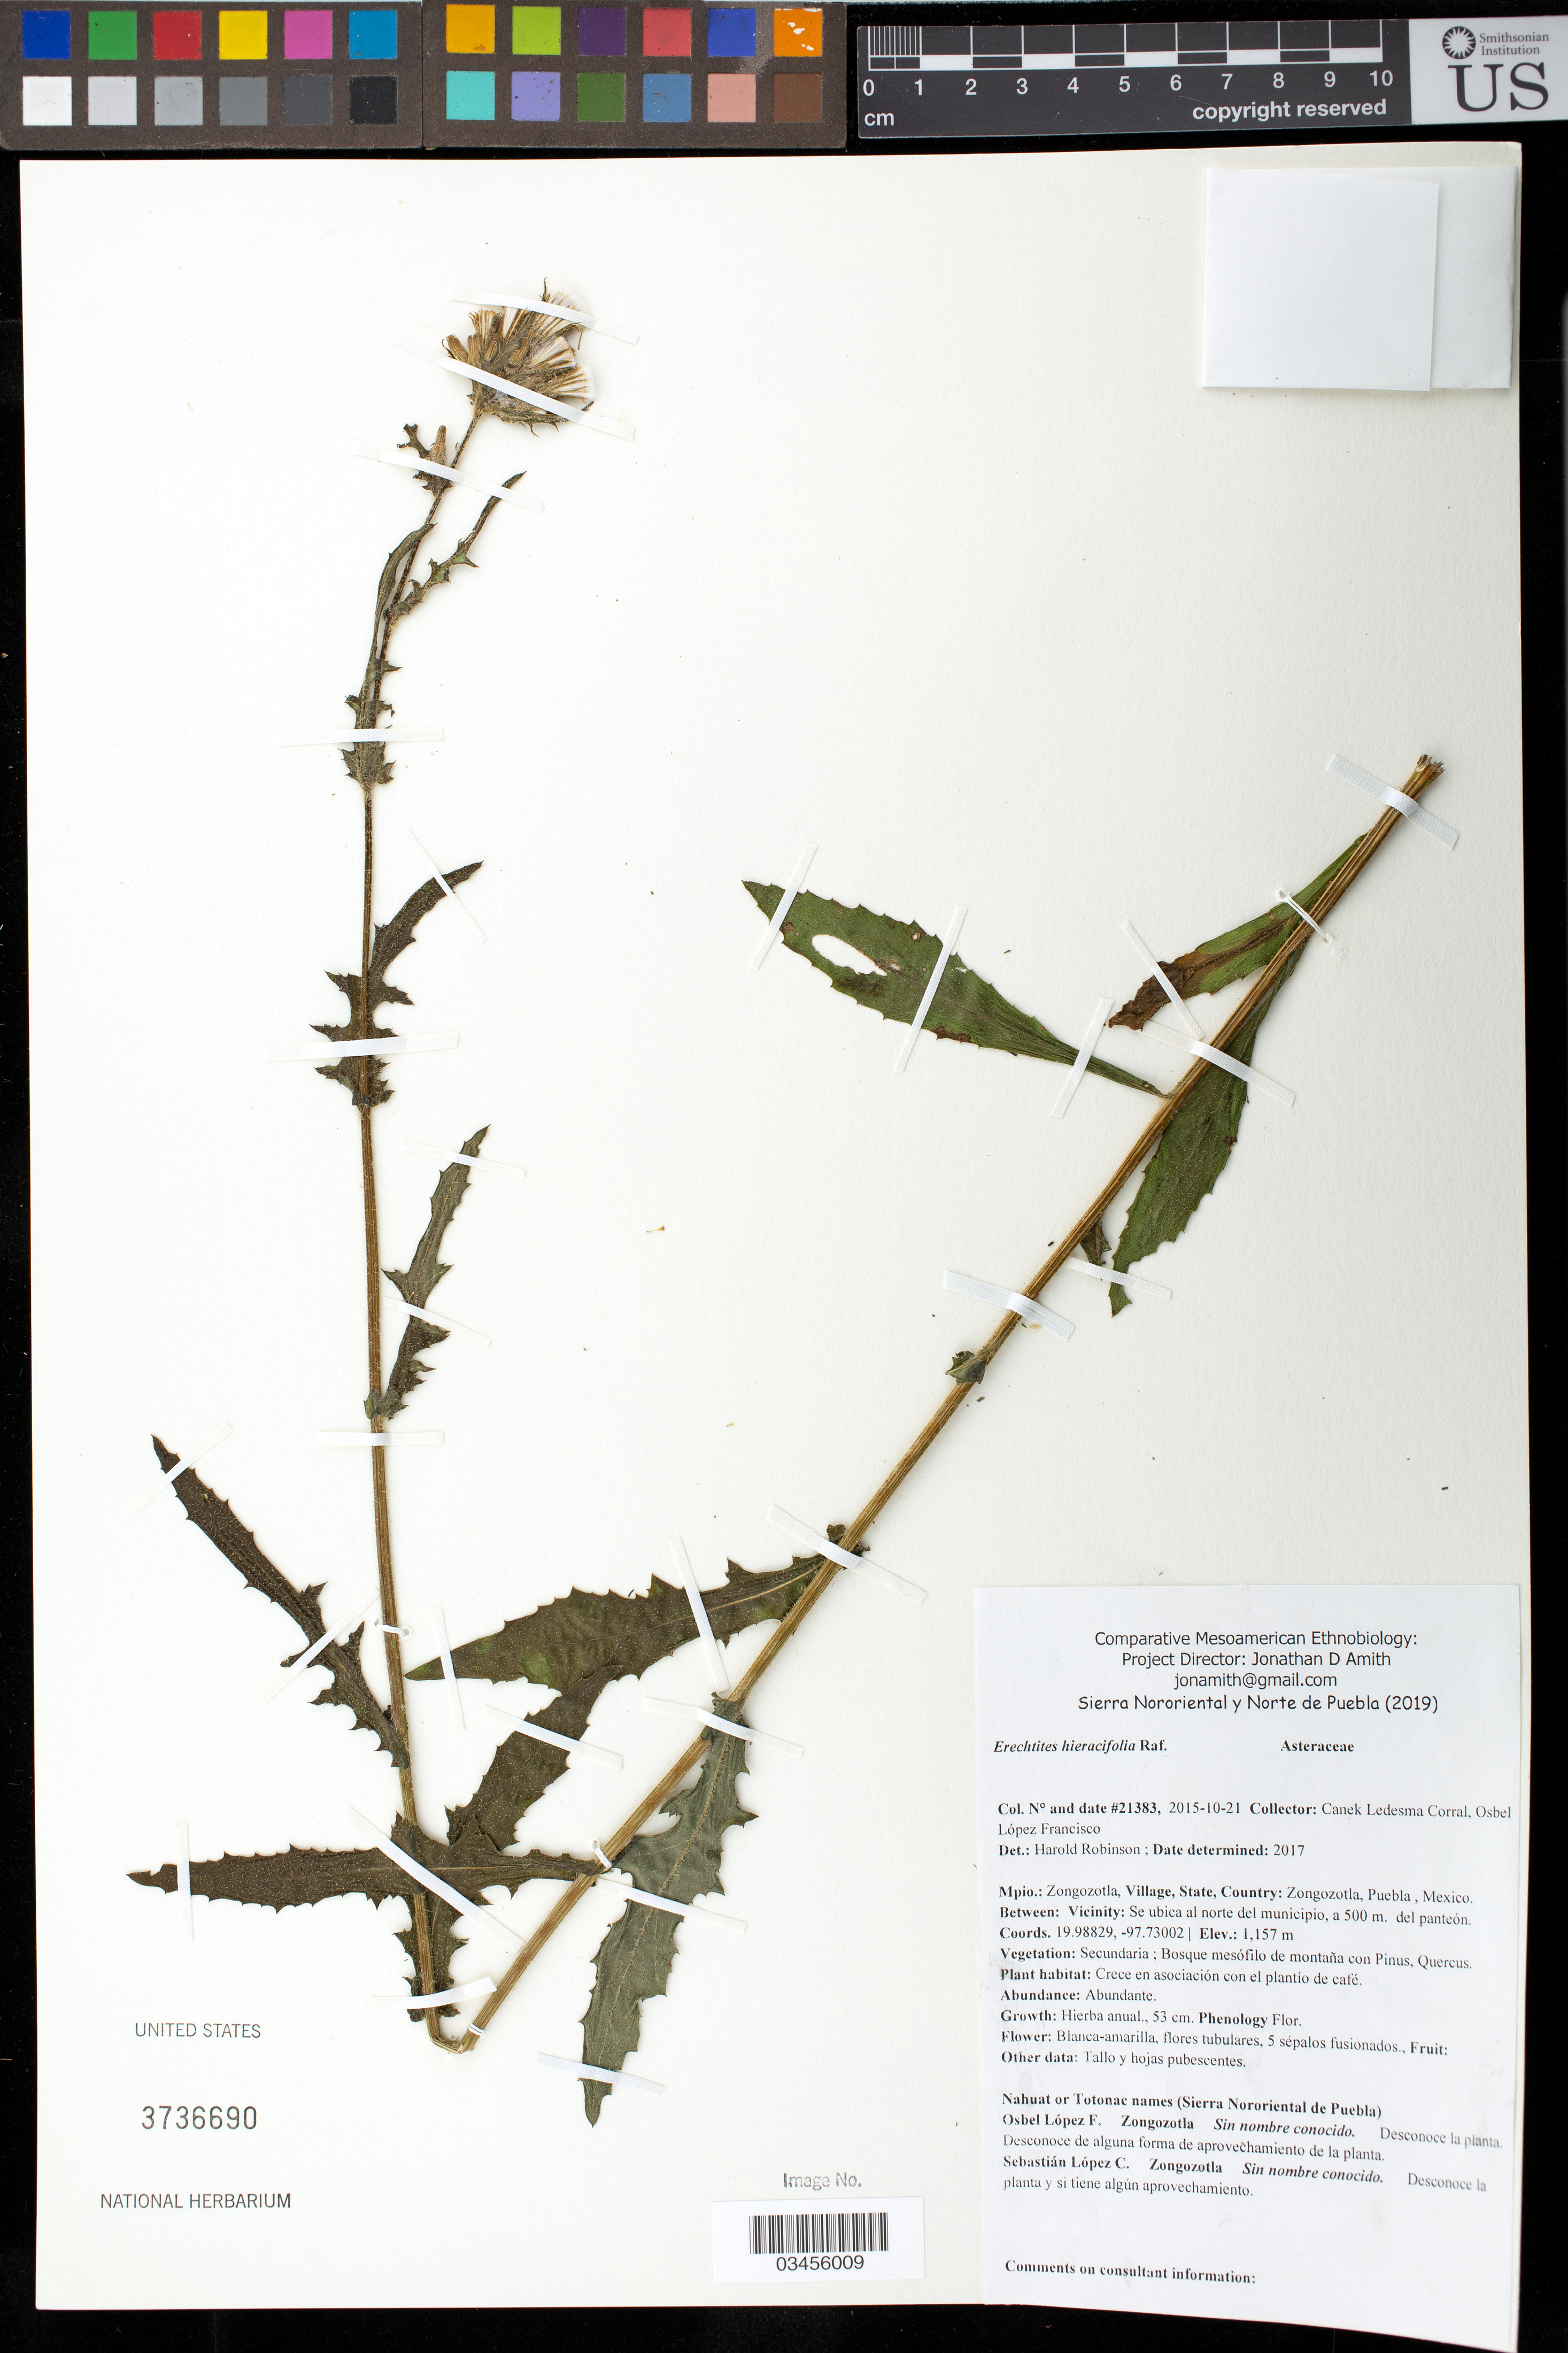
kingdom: Plantae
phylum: Tracheophyta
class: Magnoliopsida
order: Asterales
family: Asteraceae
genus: Erechtites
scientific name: Erechtites hieraciifolius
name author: (L.) Raf. ex DC.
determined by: Robinson, Harold E., (US)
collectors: Canek Ledesma C. & O. López Francisco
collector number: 21383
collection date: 2015-10-21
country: México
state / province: Puebla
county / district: Zongozotla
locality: PUEBLO: Zongozotla; LOCALIDAD EXACTA: Se ubica al norte del municipio, a 500 m. W del panteón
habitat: Bosque mesófilo de montaña con Pinus, Quercus | Crece en asociación con el plantío de café.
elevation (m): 1157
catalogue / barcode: US 3736690